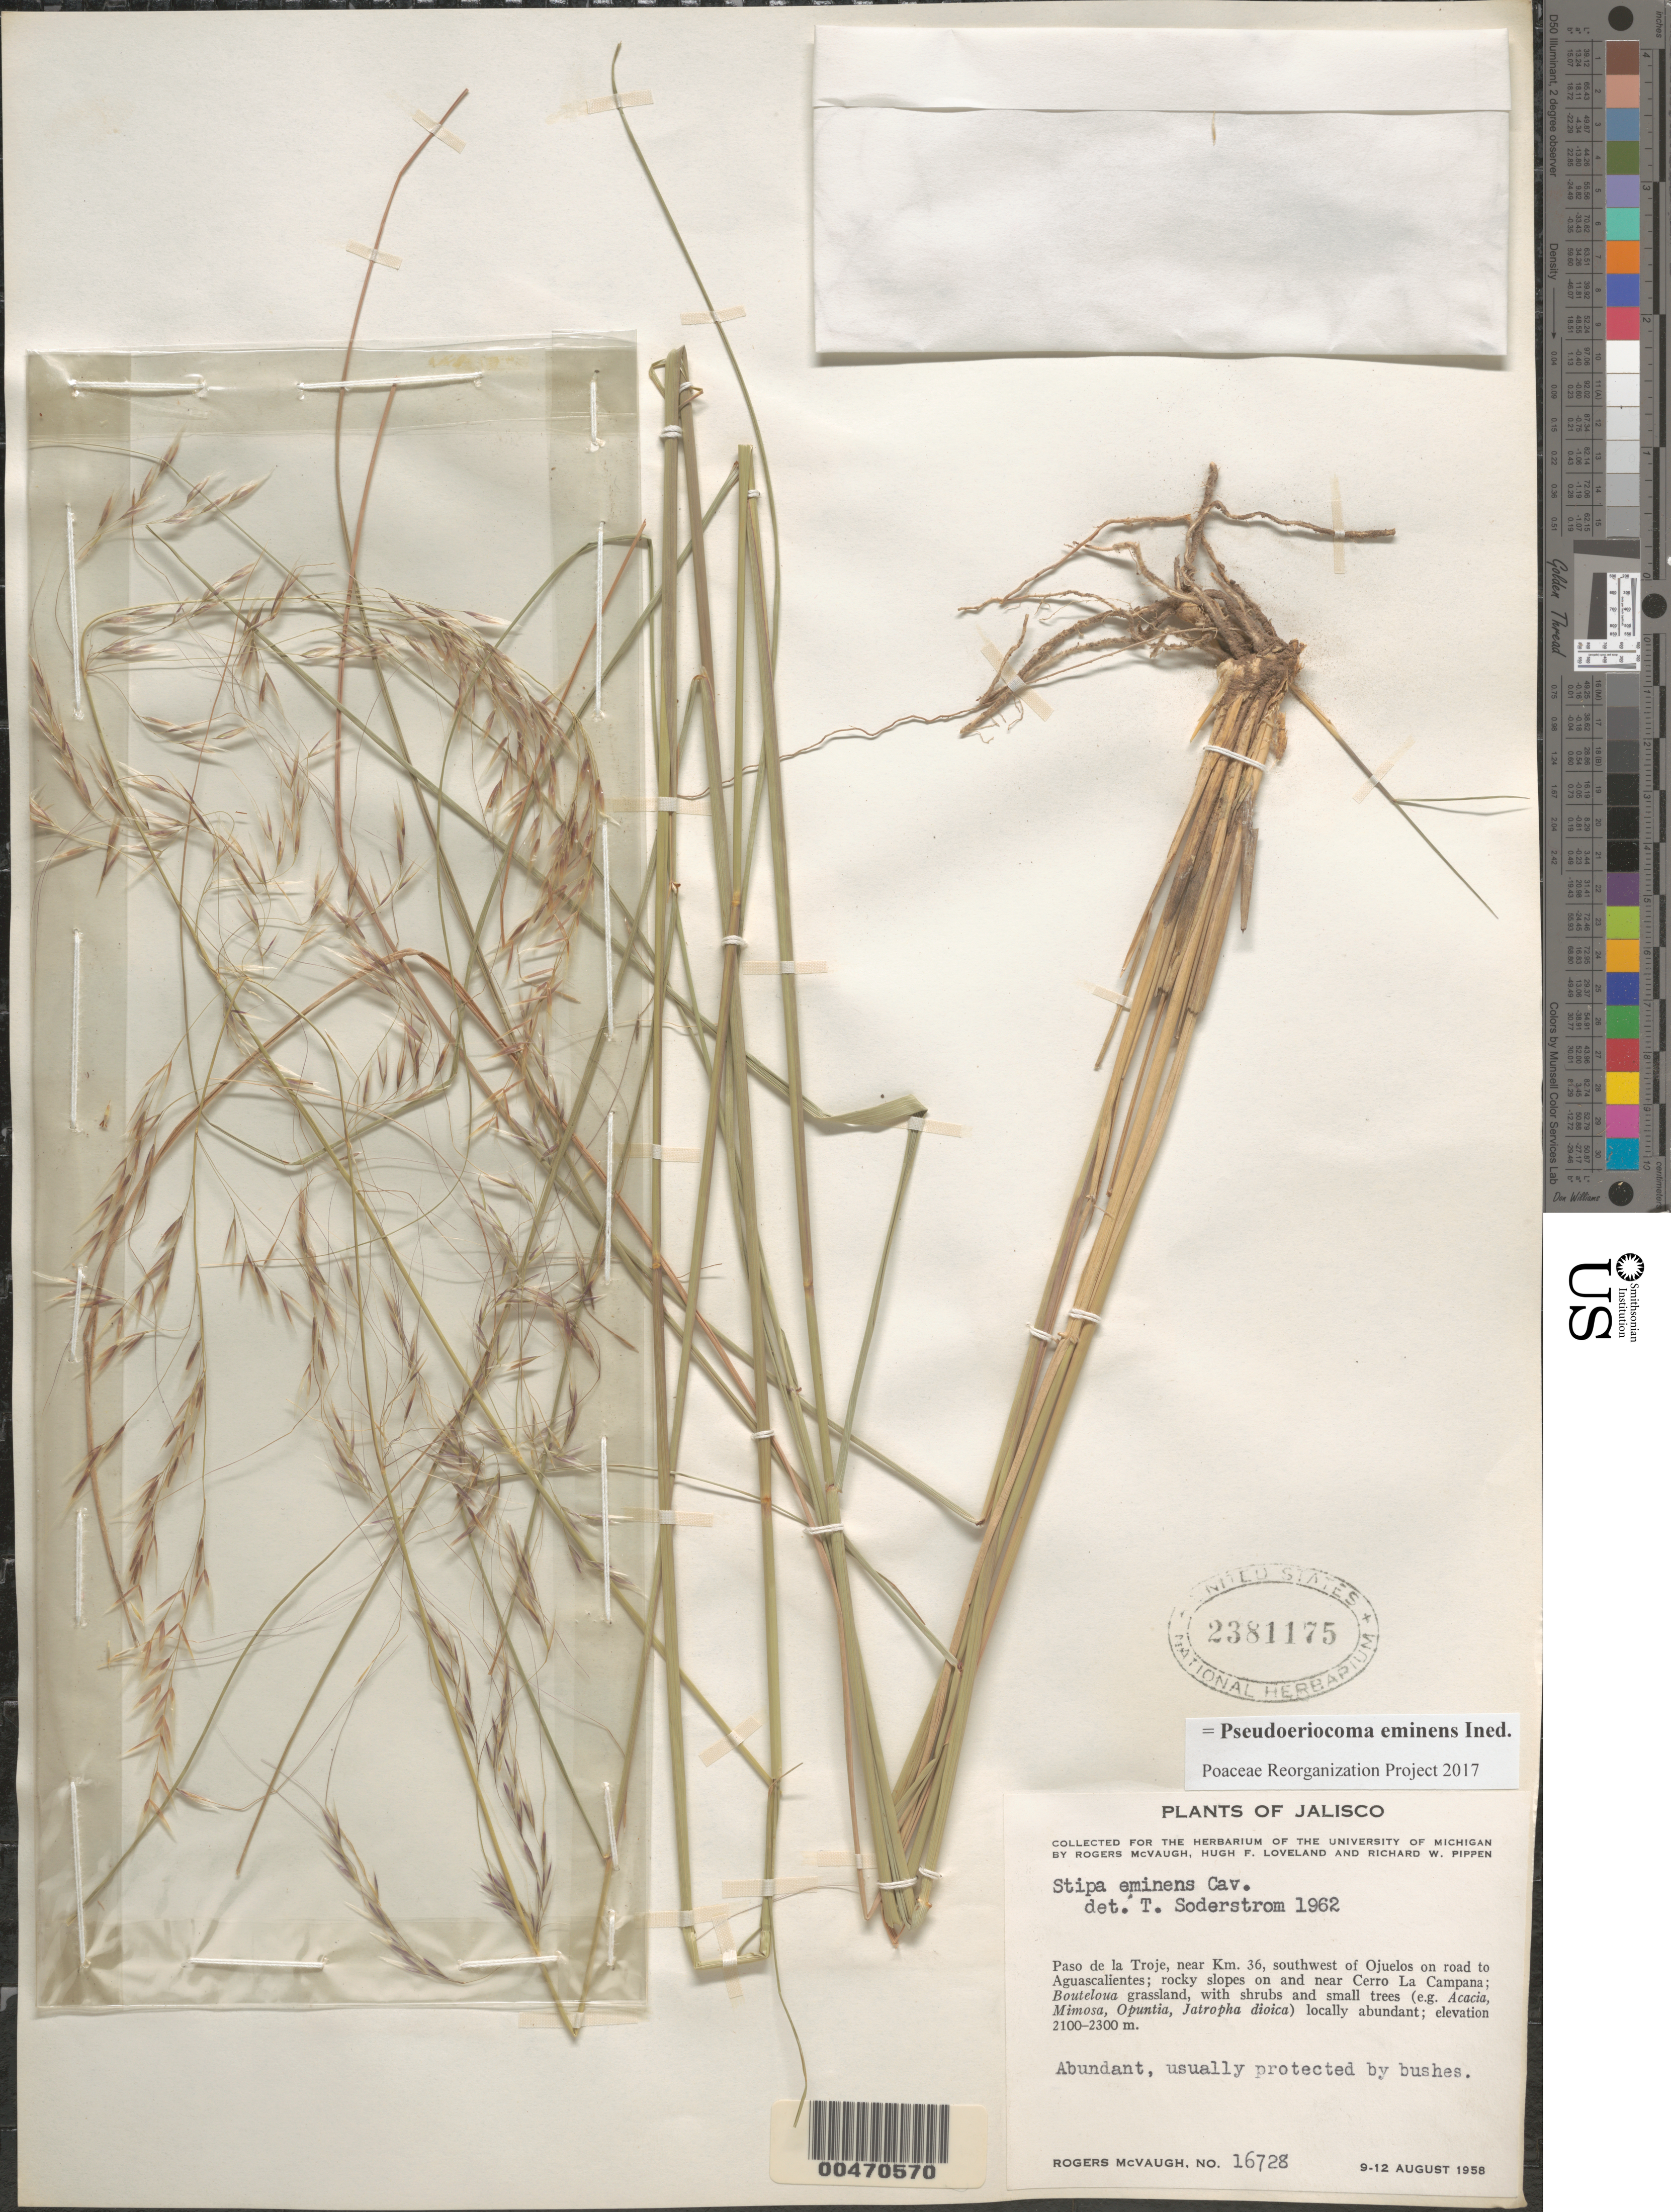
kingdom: Plantae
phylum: Tracheophyta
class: Liliopsida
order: Poales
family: Poaceae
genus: Pseudoeriocoma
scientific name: Pseudoeriocoma eminens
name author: (Cav.) Romasch.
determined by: Poaceae Reorganization Project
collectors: R. McVaugh, H. Loveland & R. W. Pippen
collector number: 16728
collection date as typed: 9 Aug 1958 to 12 Aug 1958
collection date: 1958-08-09/1958-08-12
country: Mexico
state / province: Jalisco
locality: Paso de la Troje, near Km 36, SW of Ojuelos on rd to Aguascalientes, on & near Cerro La Campana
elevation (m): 2100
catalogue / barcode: US 2381175